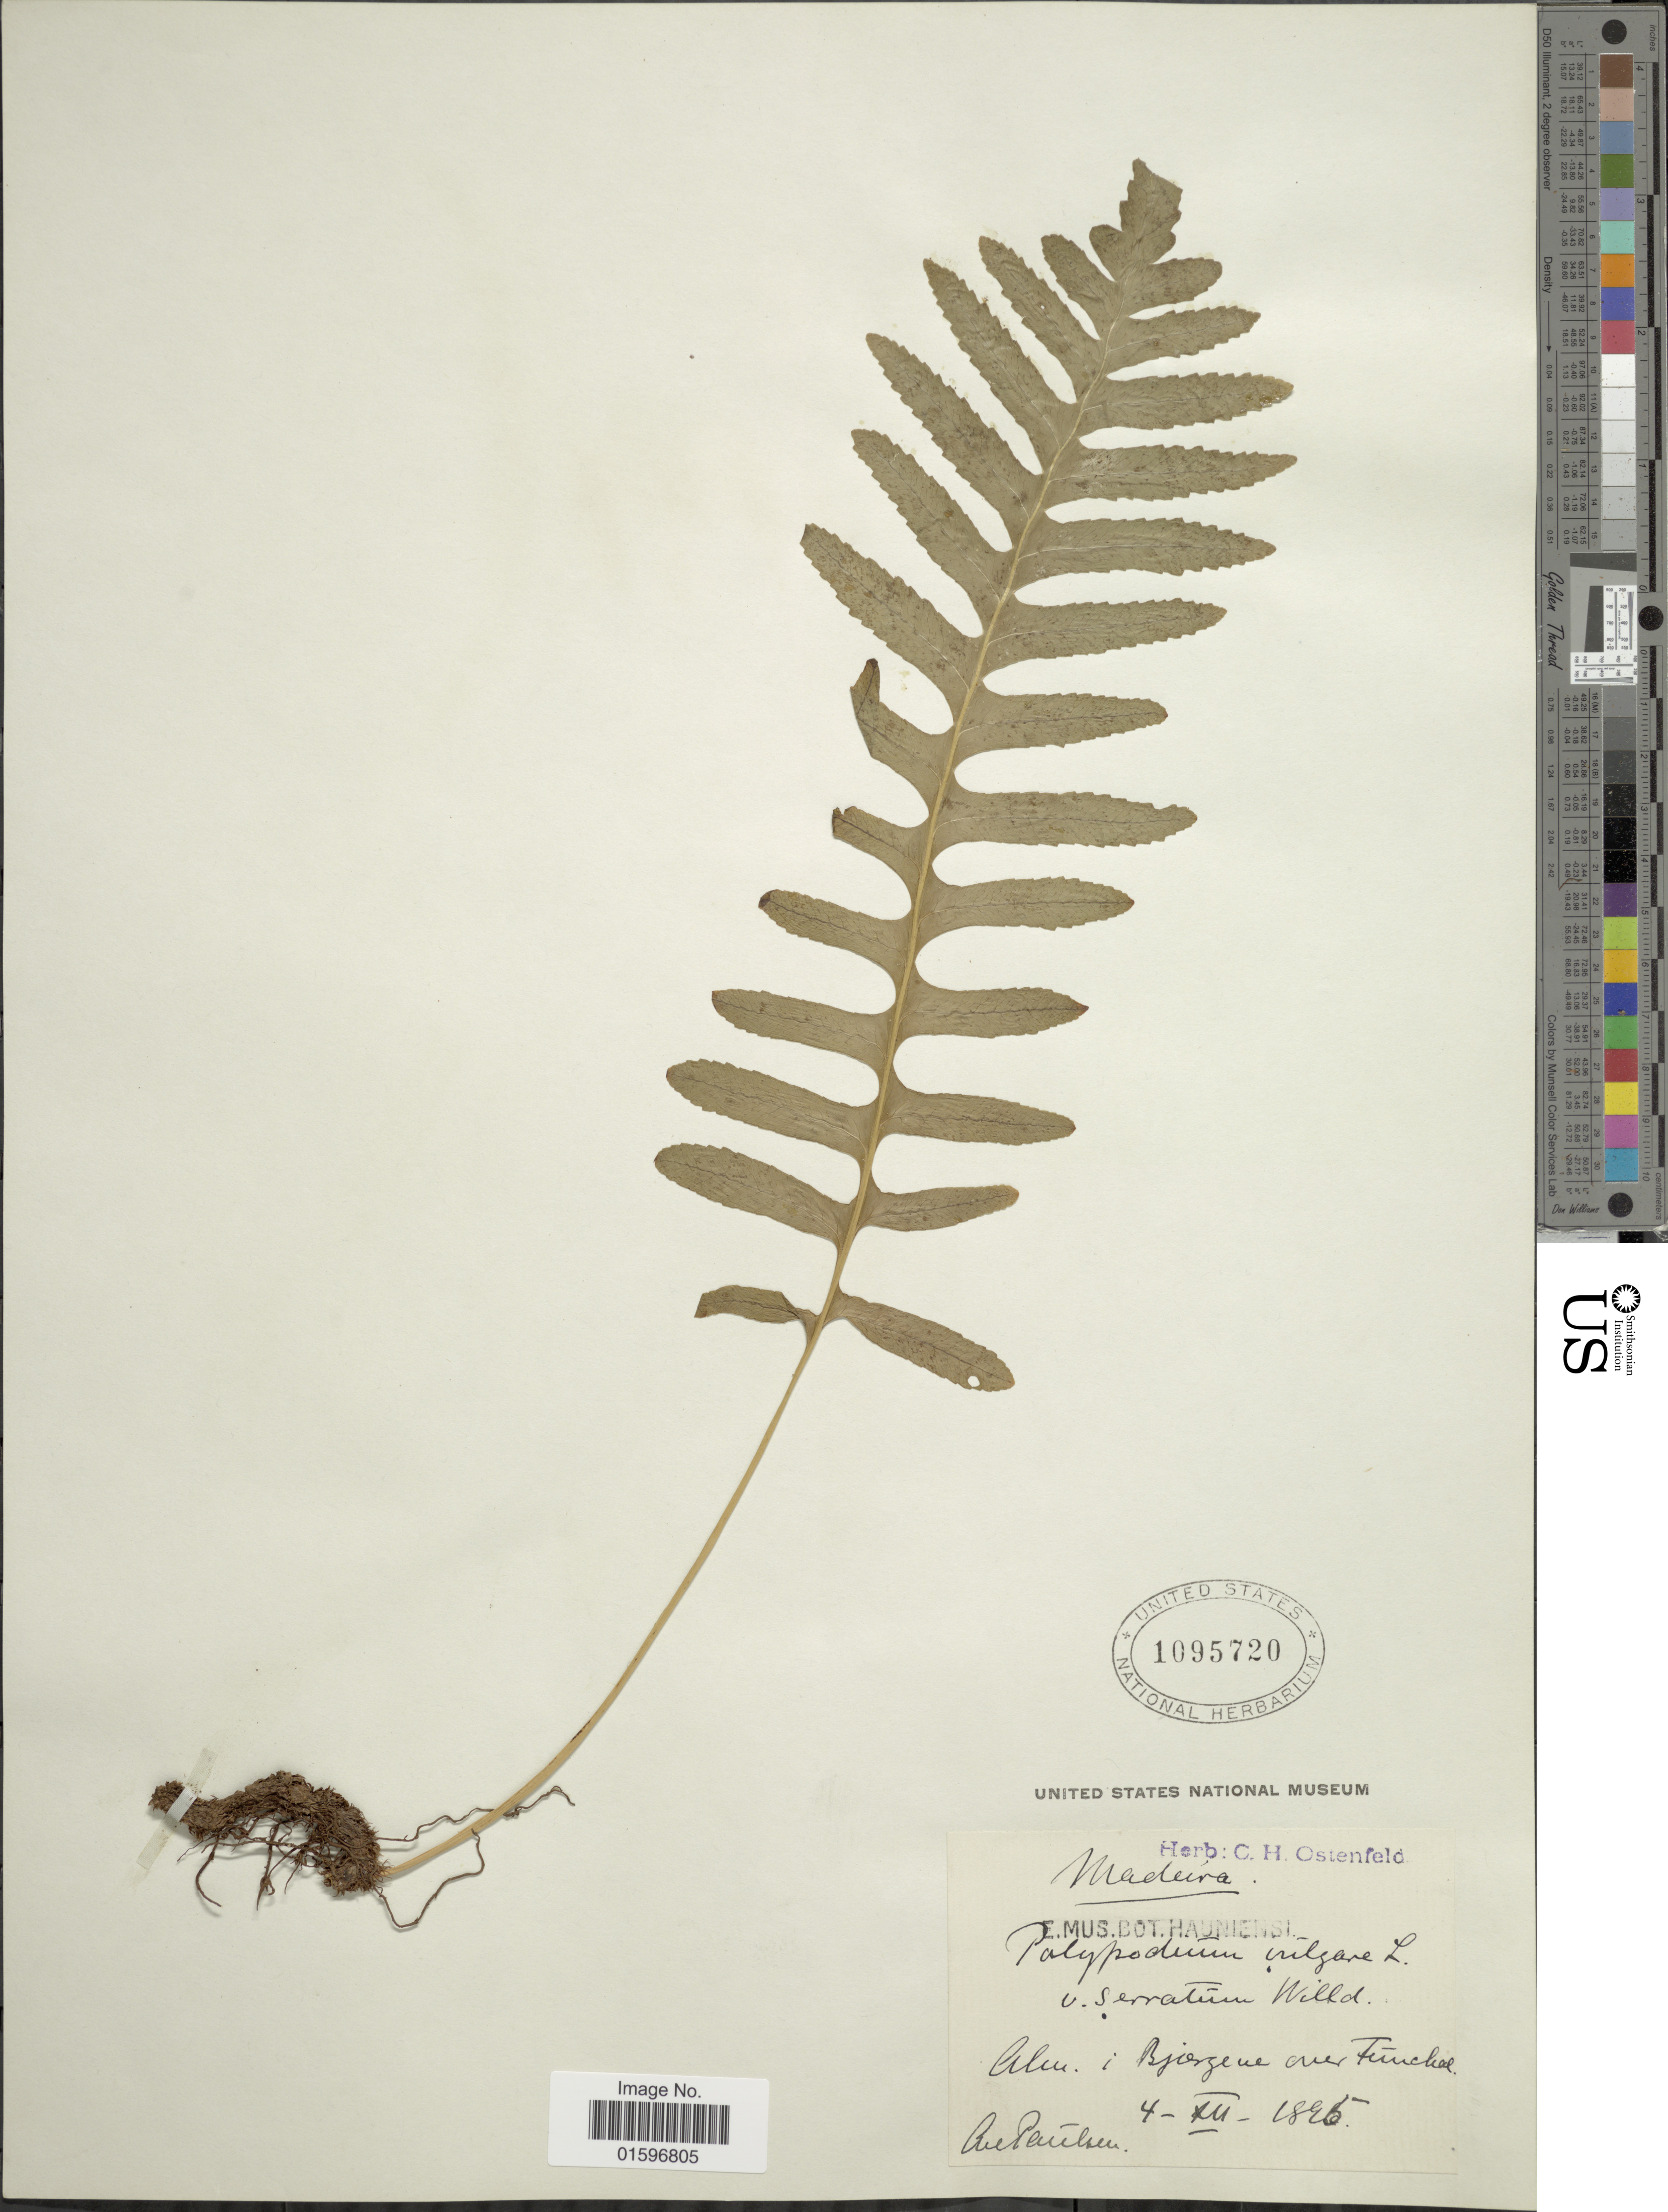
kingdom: Plantae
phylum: Tracheophyta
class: Polypodiopsida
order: Polypodiales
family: Polypodiaceae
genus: Polypodium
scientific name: Polypodium vulgare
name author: L.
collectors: A. Paulsen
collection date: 1895-12-04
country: Portugal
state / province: Madeira (Aut. Reg.)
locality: Madeira, Alui. i Bjorgene creer Funchal [interpreted]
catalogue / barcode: US 1095720